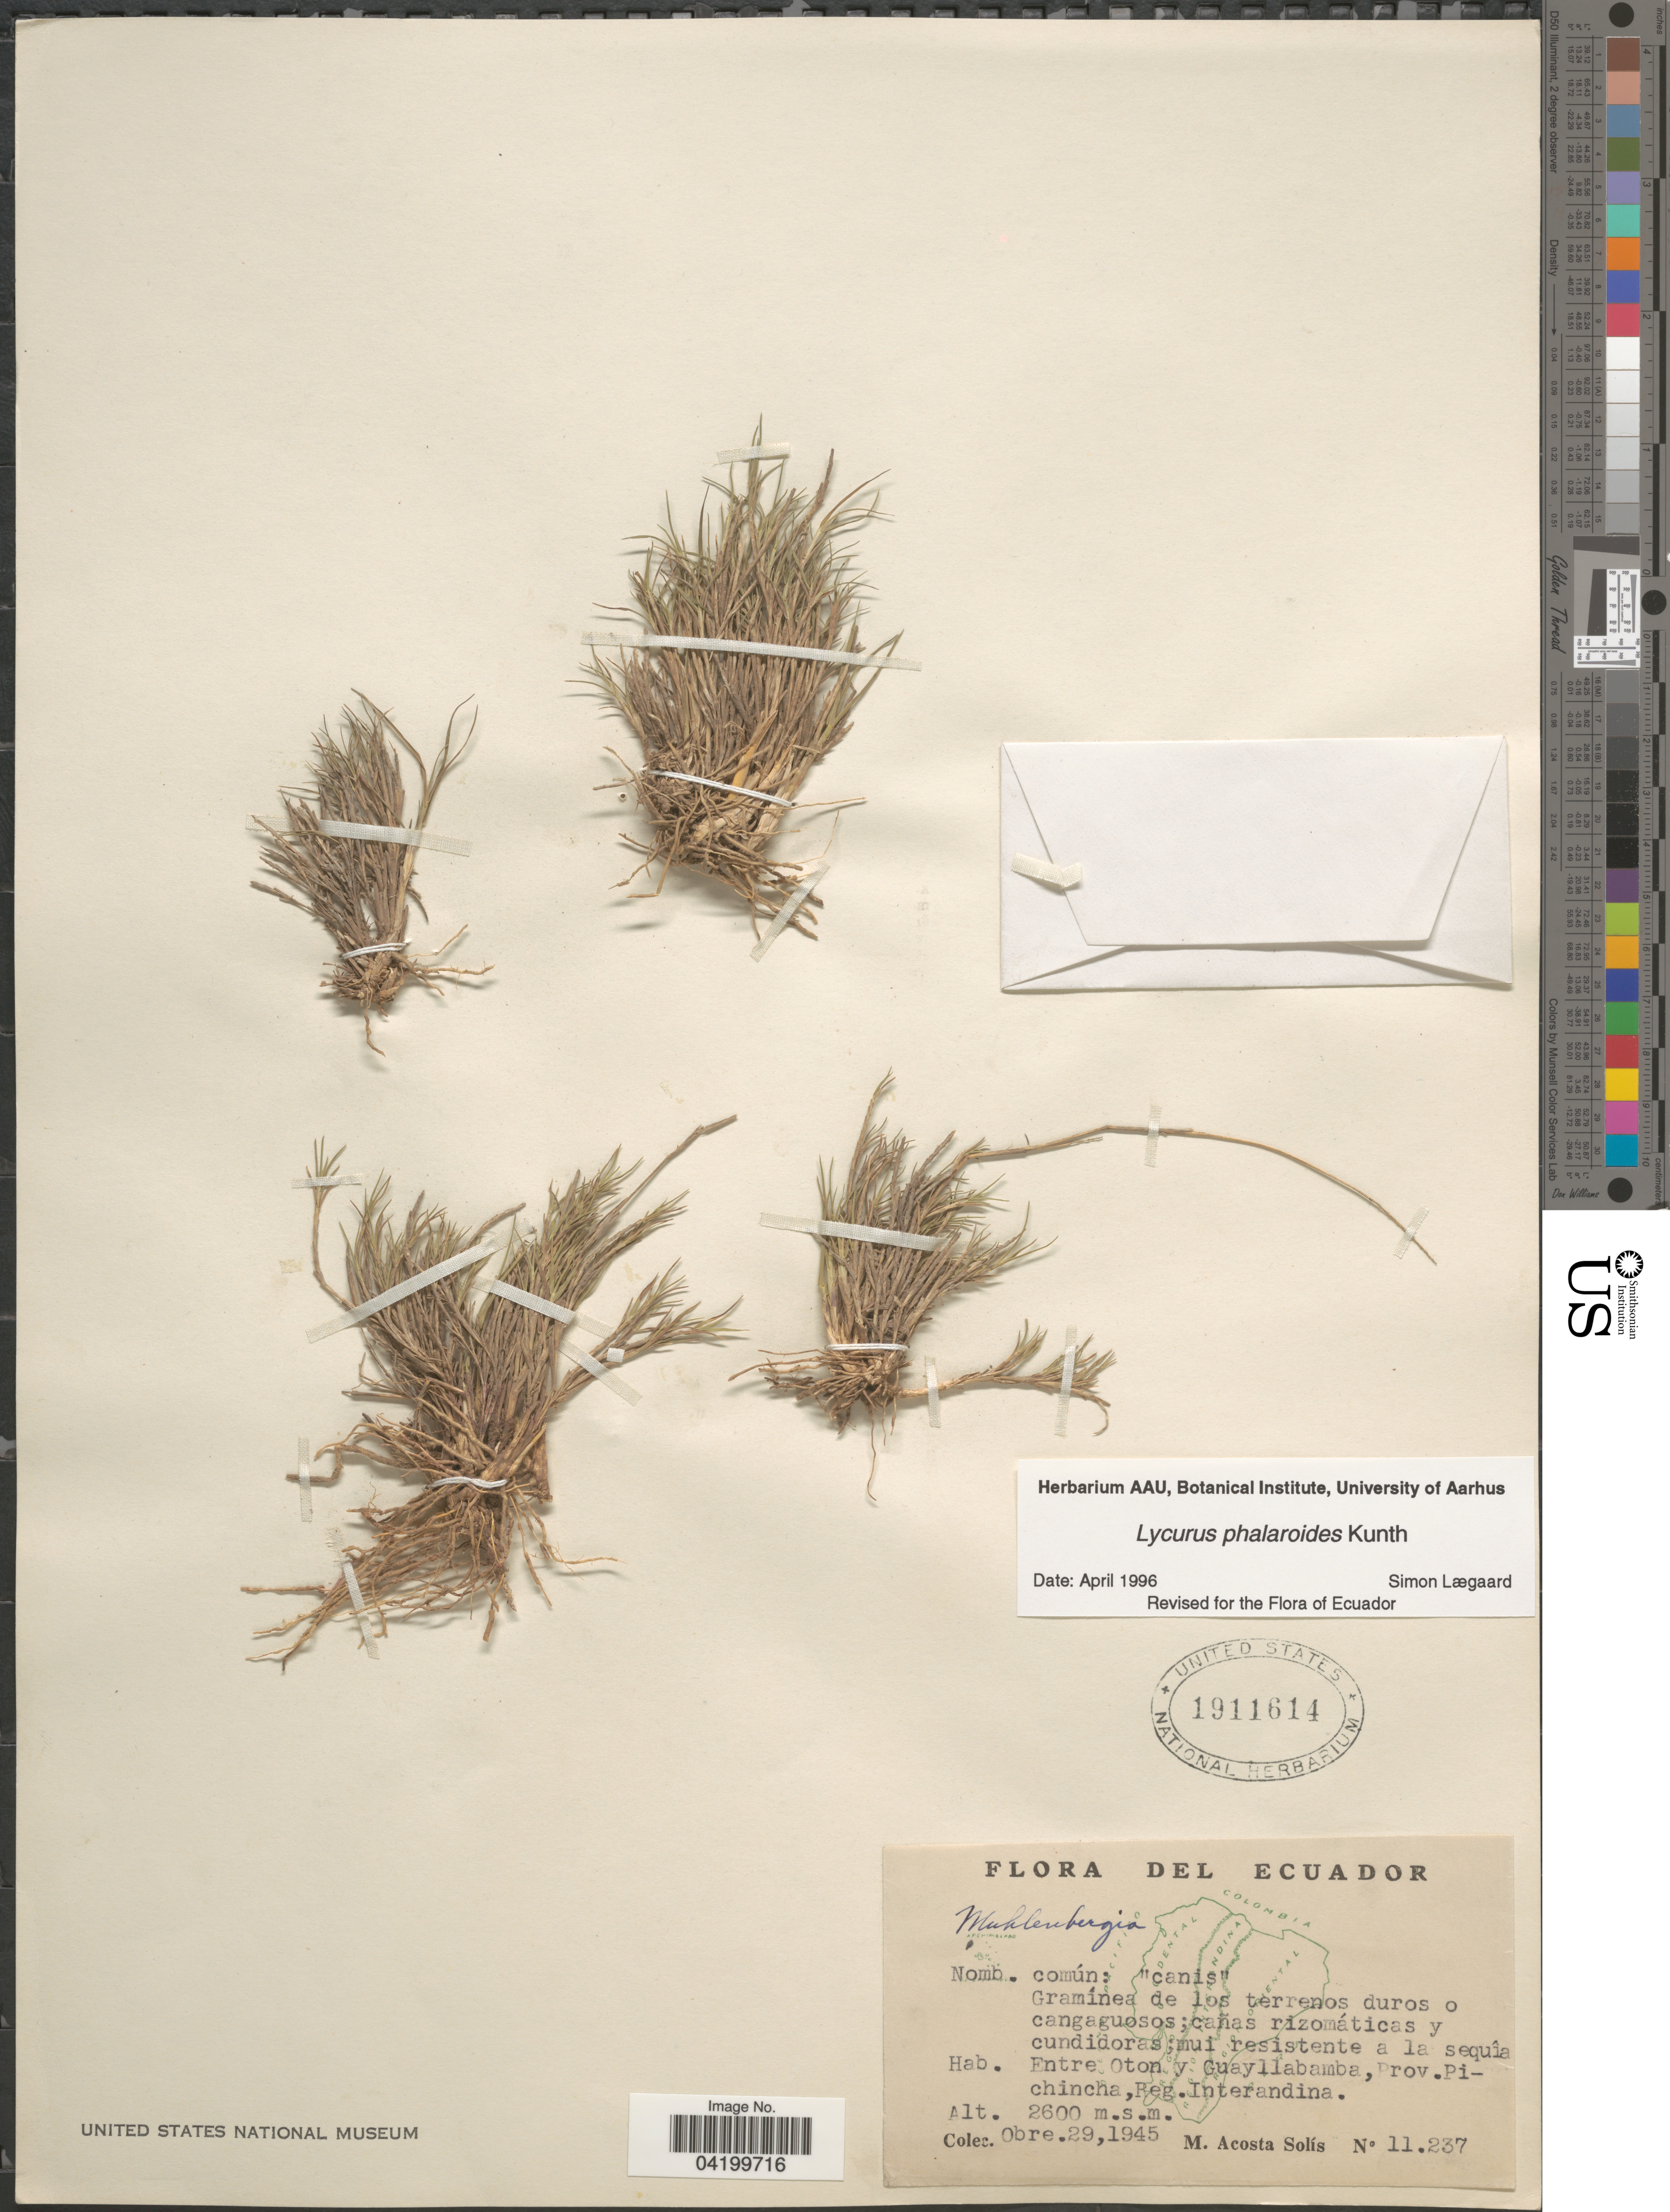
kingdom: Plantae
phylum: Tracheophyta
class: Liliopsida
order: Poales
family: Poaceae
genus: Muhlenbergia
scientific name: Muhlenbergia phalaroides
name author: (Kunth) P.M. Peterson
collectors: M. Acosta Solis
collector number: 11237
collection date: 1945-10-29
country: Ecuador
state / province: Pichincha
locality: Entre Oton y Guayllabama, Reg. Interandina.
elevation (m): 2600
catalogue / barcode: US 1911614